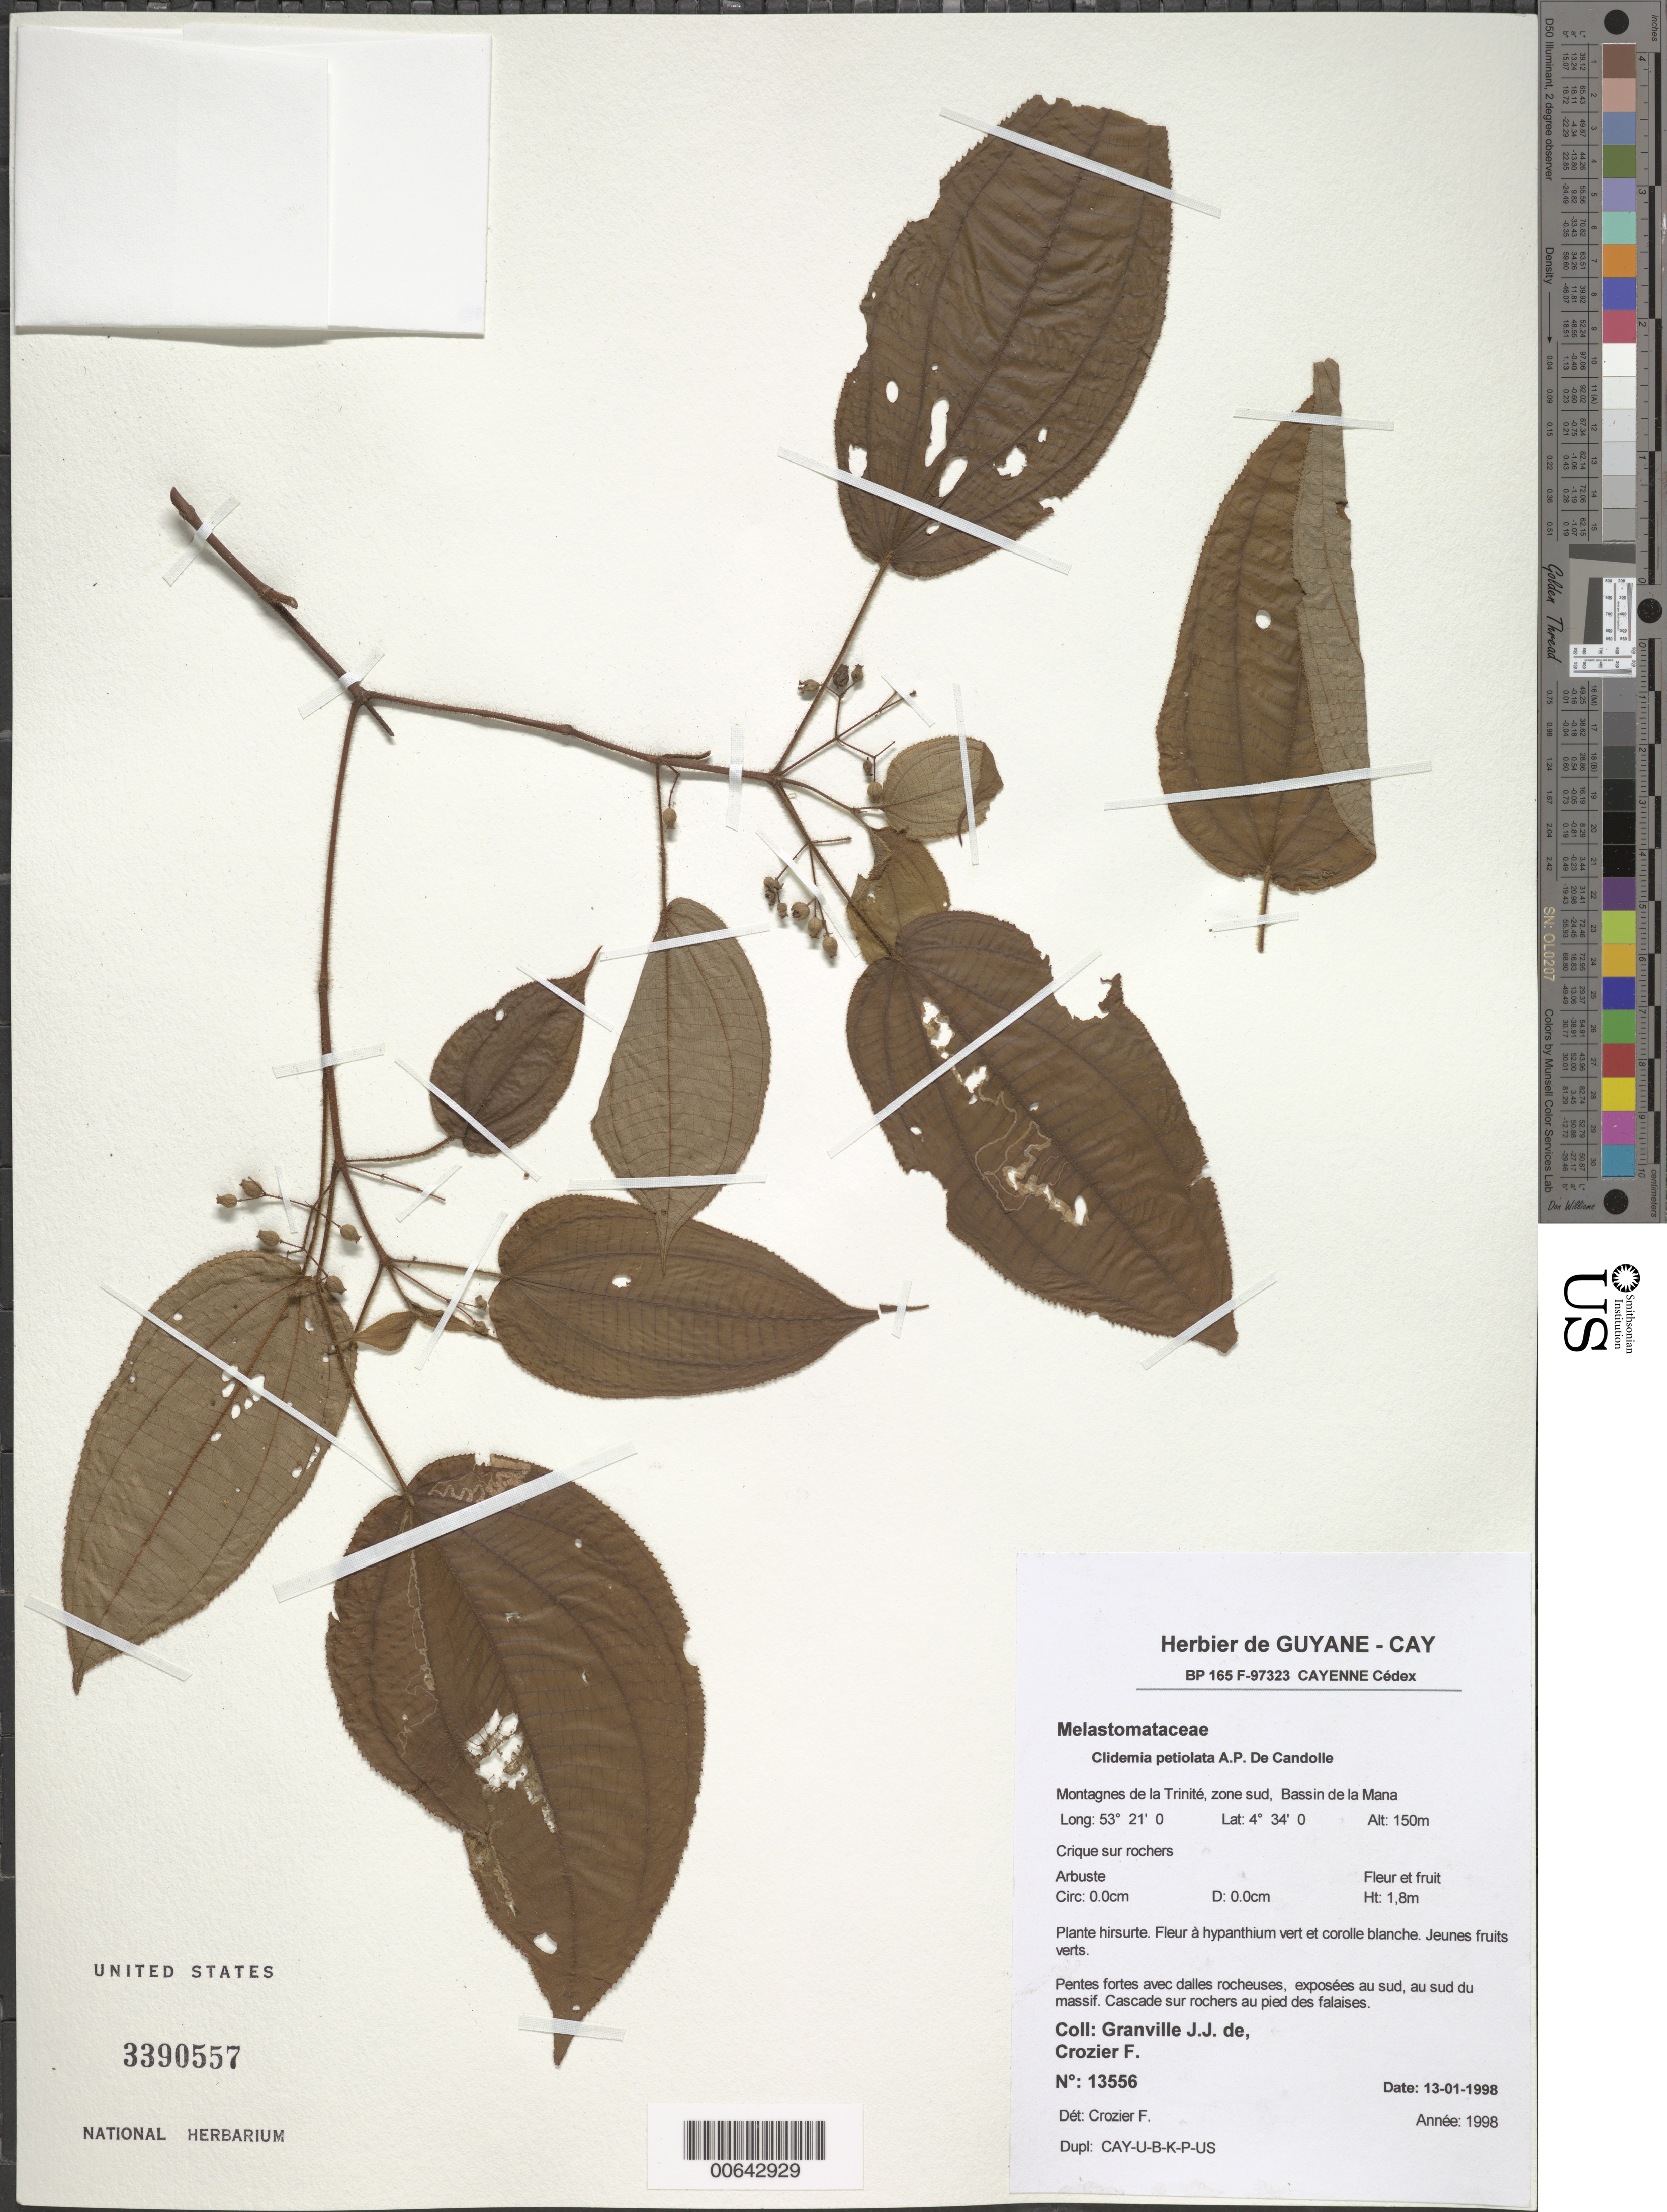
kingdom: Plantae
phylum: Tracheophyta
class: Magnoliopsida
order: Myrtales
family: Melastomataceae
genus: Clidemia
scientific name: Clidemia petiolata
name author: DC.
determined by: Crozier, F.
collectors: J.-J. de Granville & F. Crozier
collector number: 13556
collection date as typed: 13-Jan-98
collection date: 1998-01-13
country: French Guiana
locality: Montagnes de la Trinité, zone sud, Bassin de la Mana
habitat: Crique sur rochers. Pentes fortes avec dalles rocheuses, exposees au sud, au sud du massif. Cascade sur rochers au pied des falaises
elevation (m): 150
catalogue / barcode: US 3390557